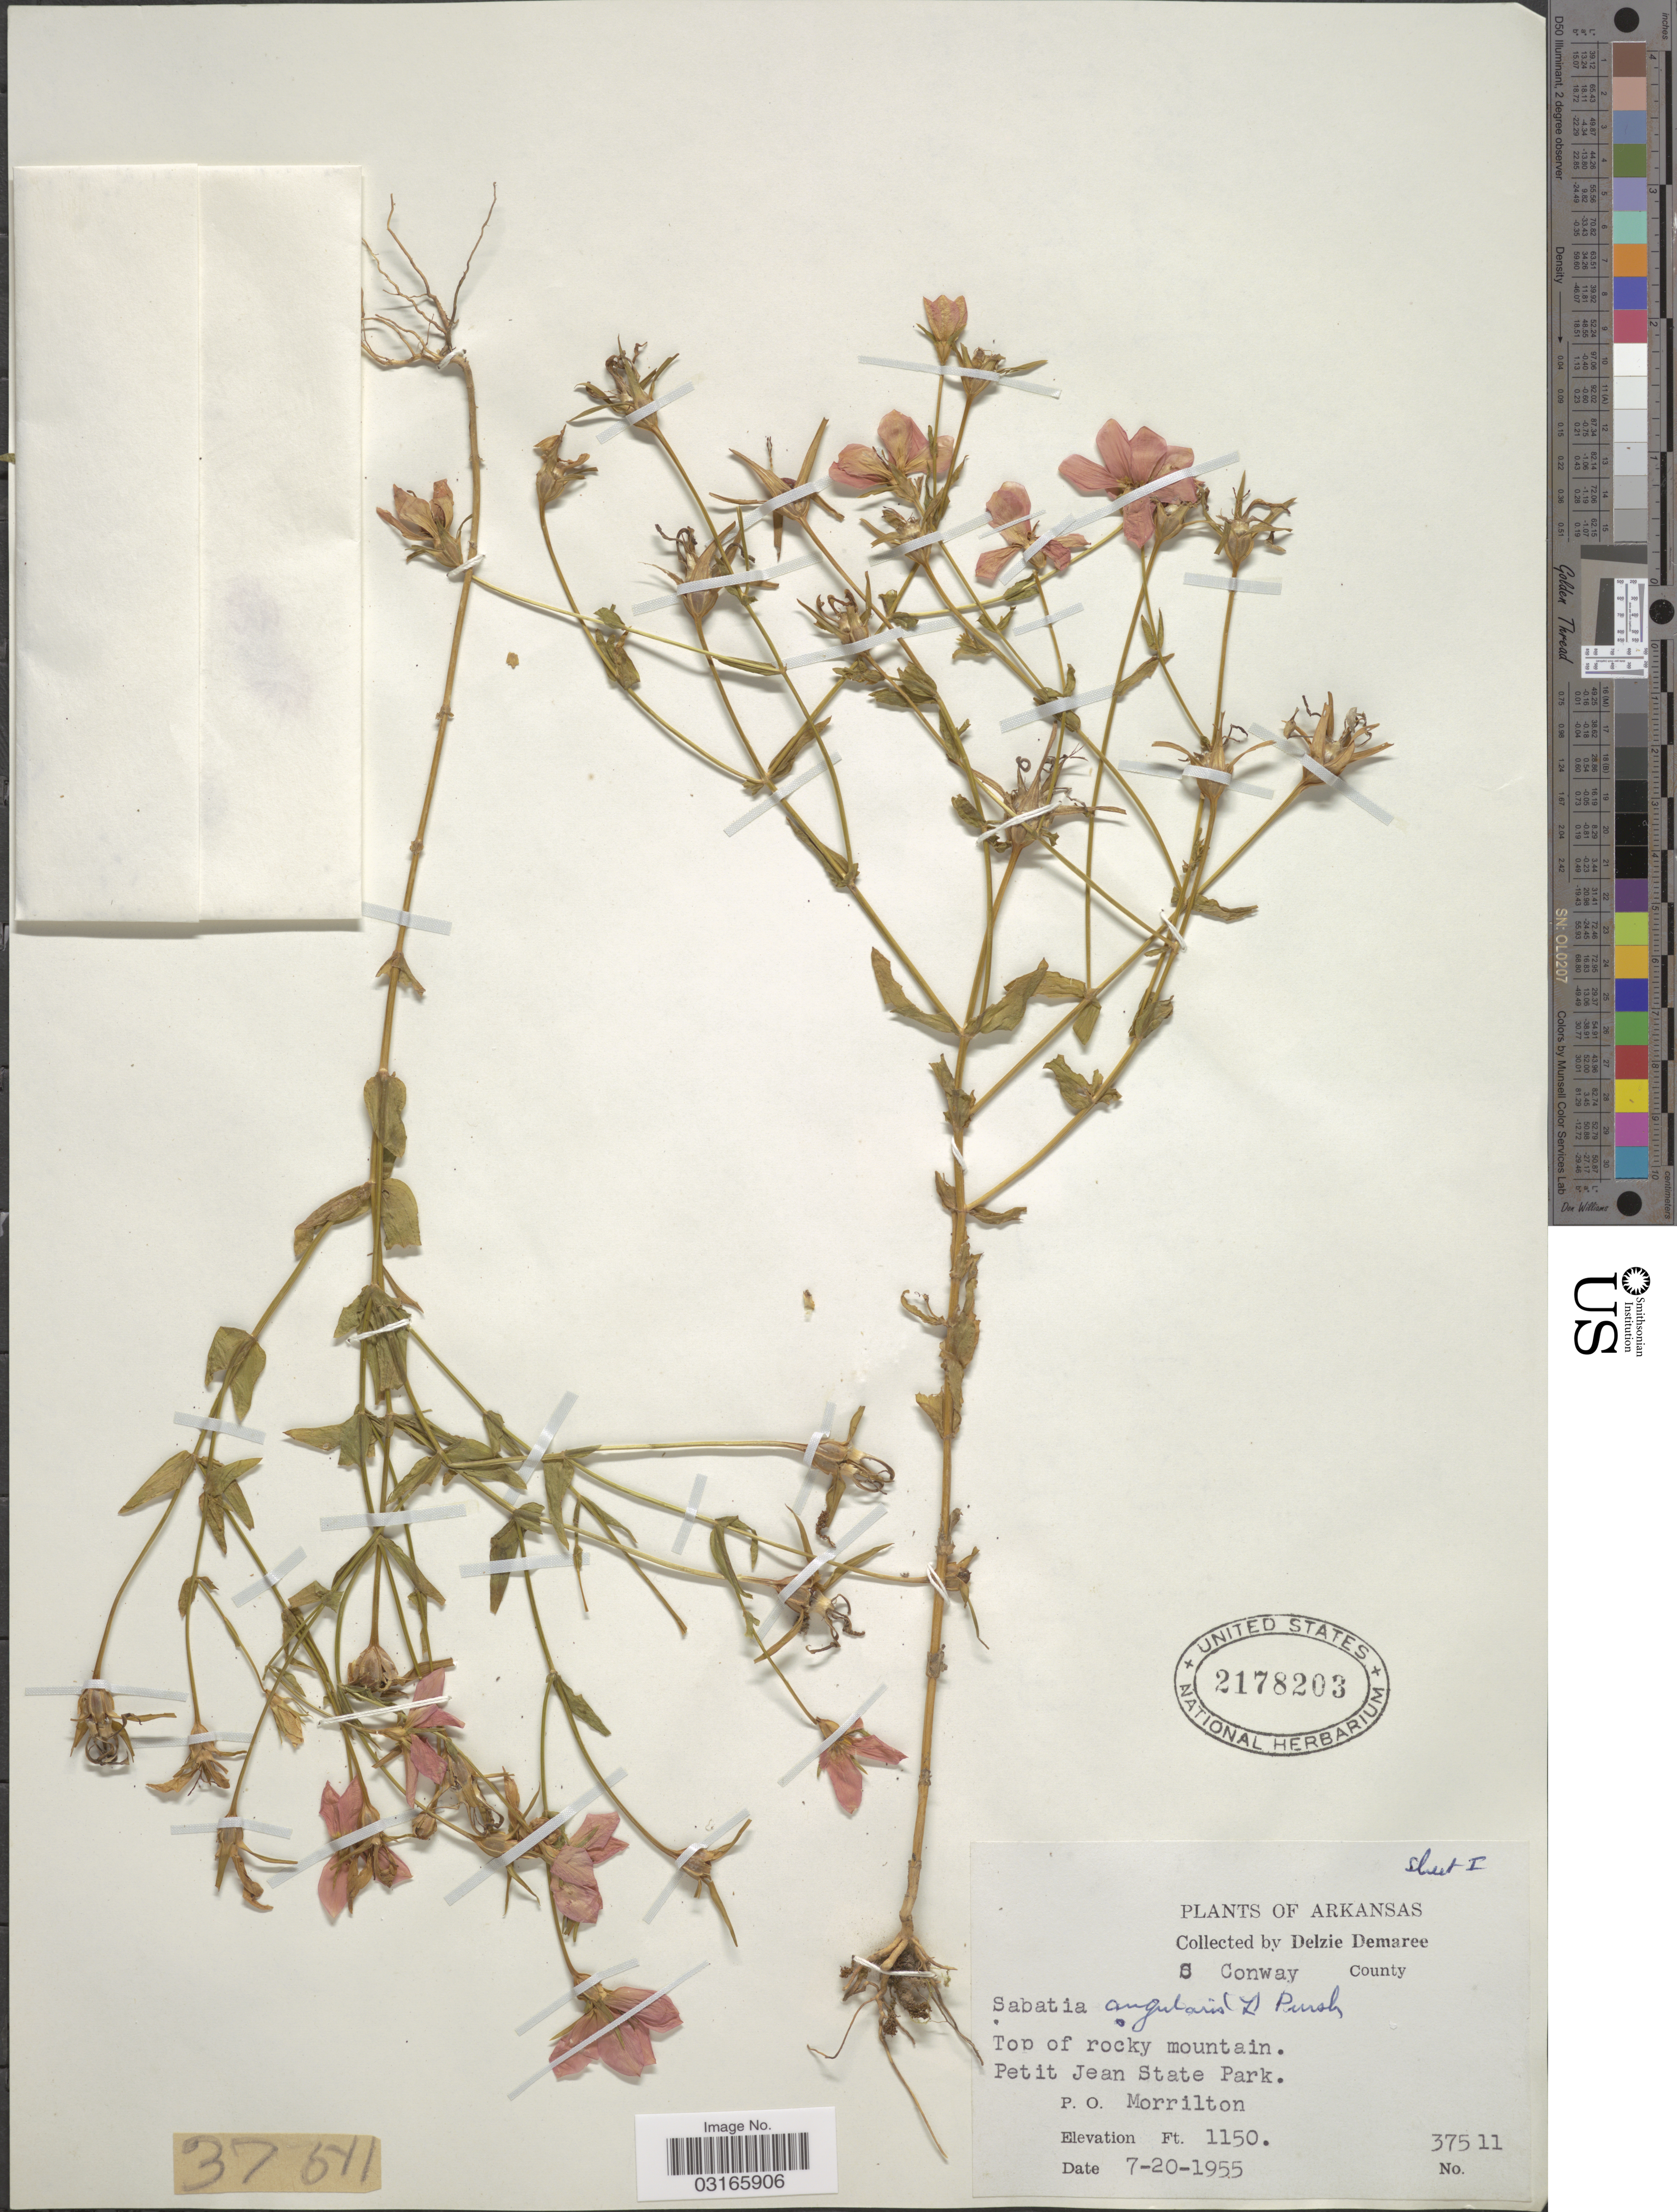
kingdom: Plantae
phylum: Tracheophyta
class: Magnoliopsida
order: Gentianales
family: Gentianaceae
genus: Sabatia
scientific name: Sabatia angularis (L.) Pursh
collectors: D. Demaree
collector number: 37511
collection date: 1955-07-20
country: United States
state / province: Arkansas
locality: S Conway County, Top of rocky mountain, Petit Jean State Park, P. O. Morrilton.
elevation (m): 351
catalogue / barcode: US 2178203